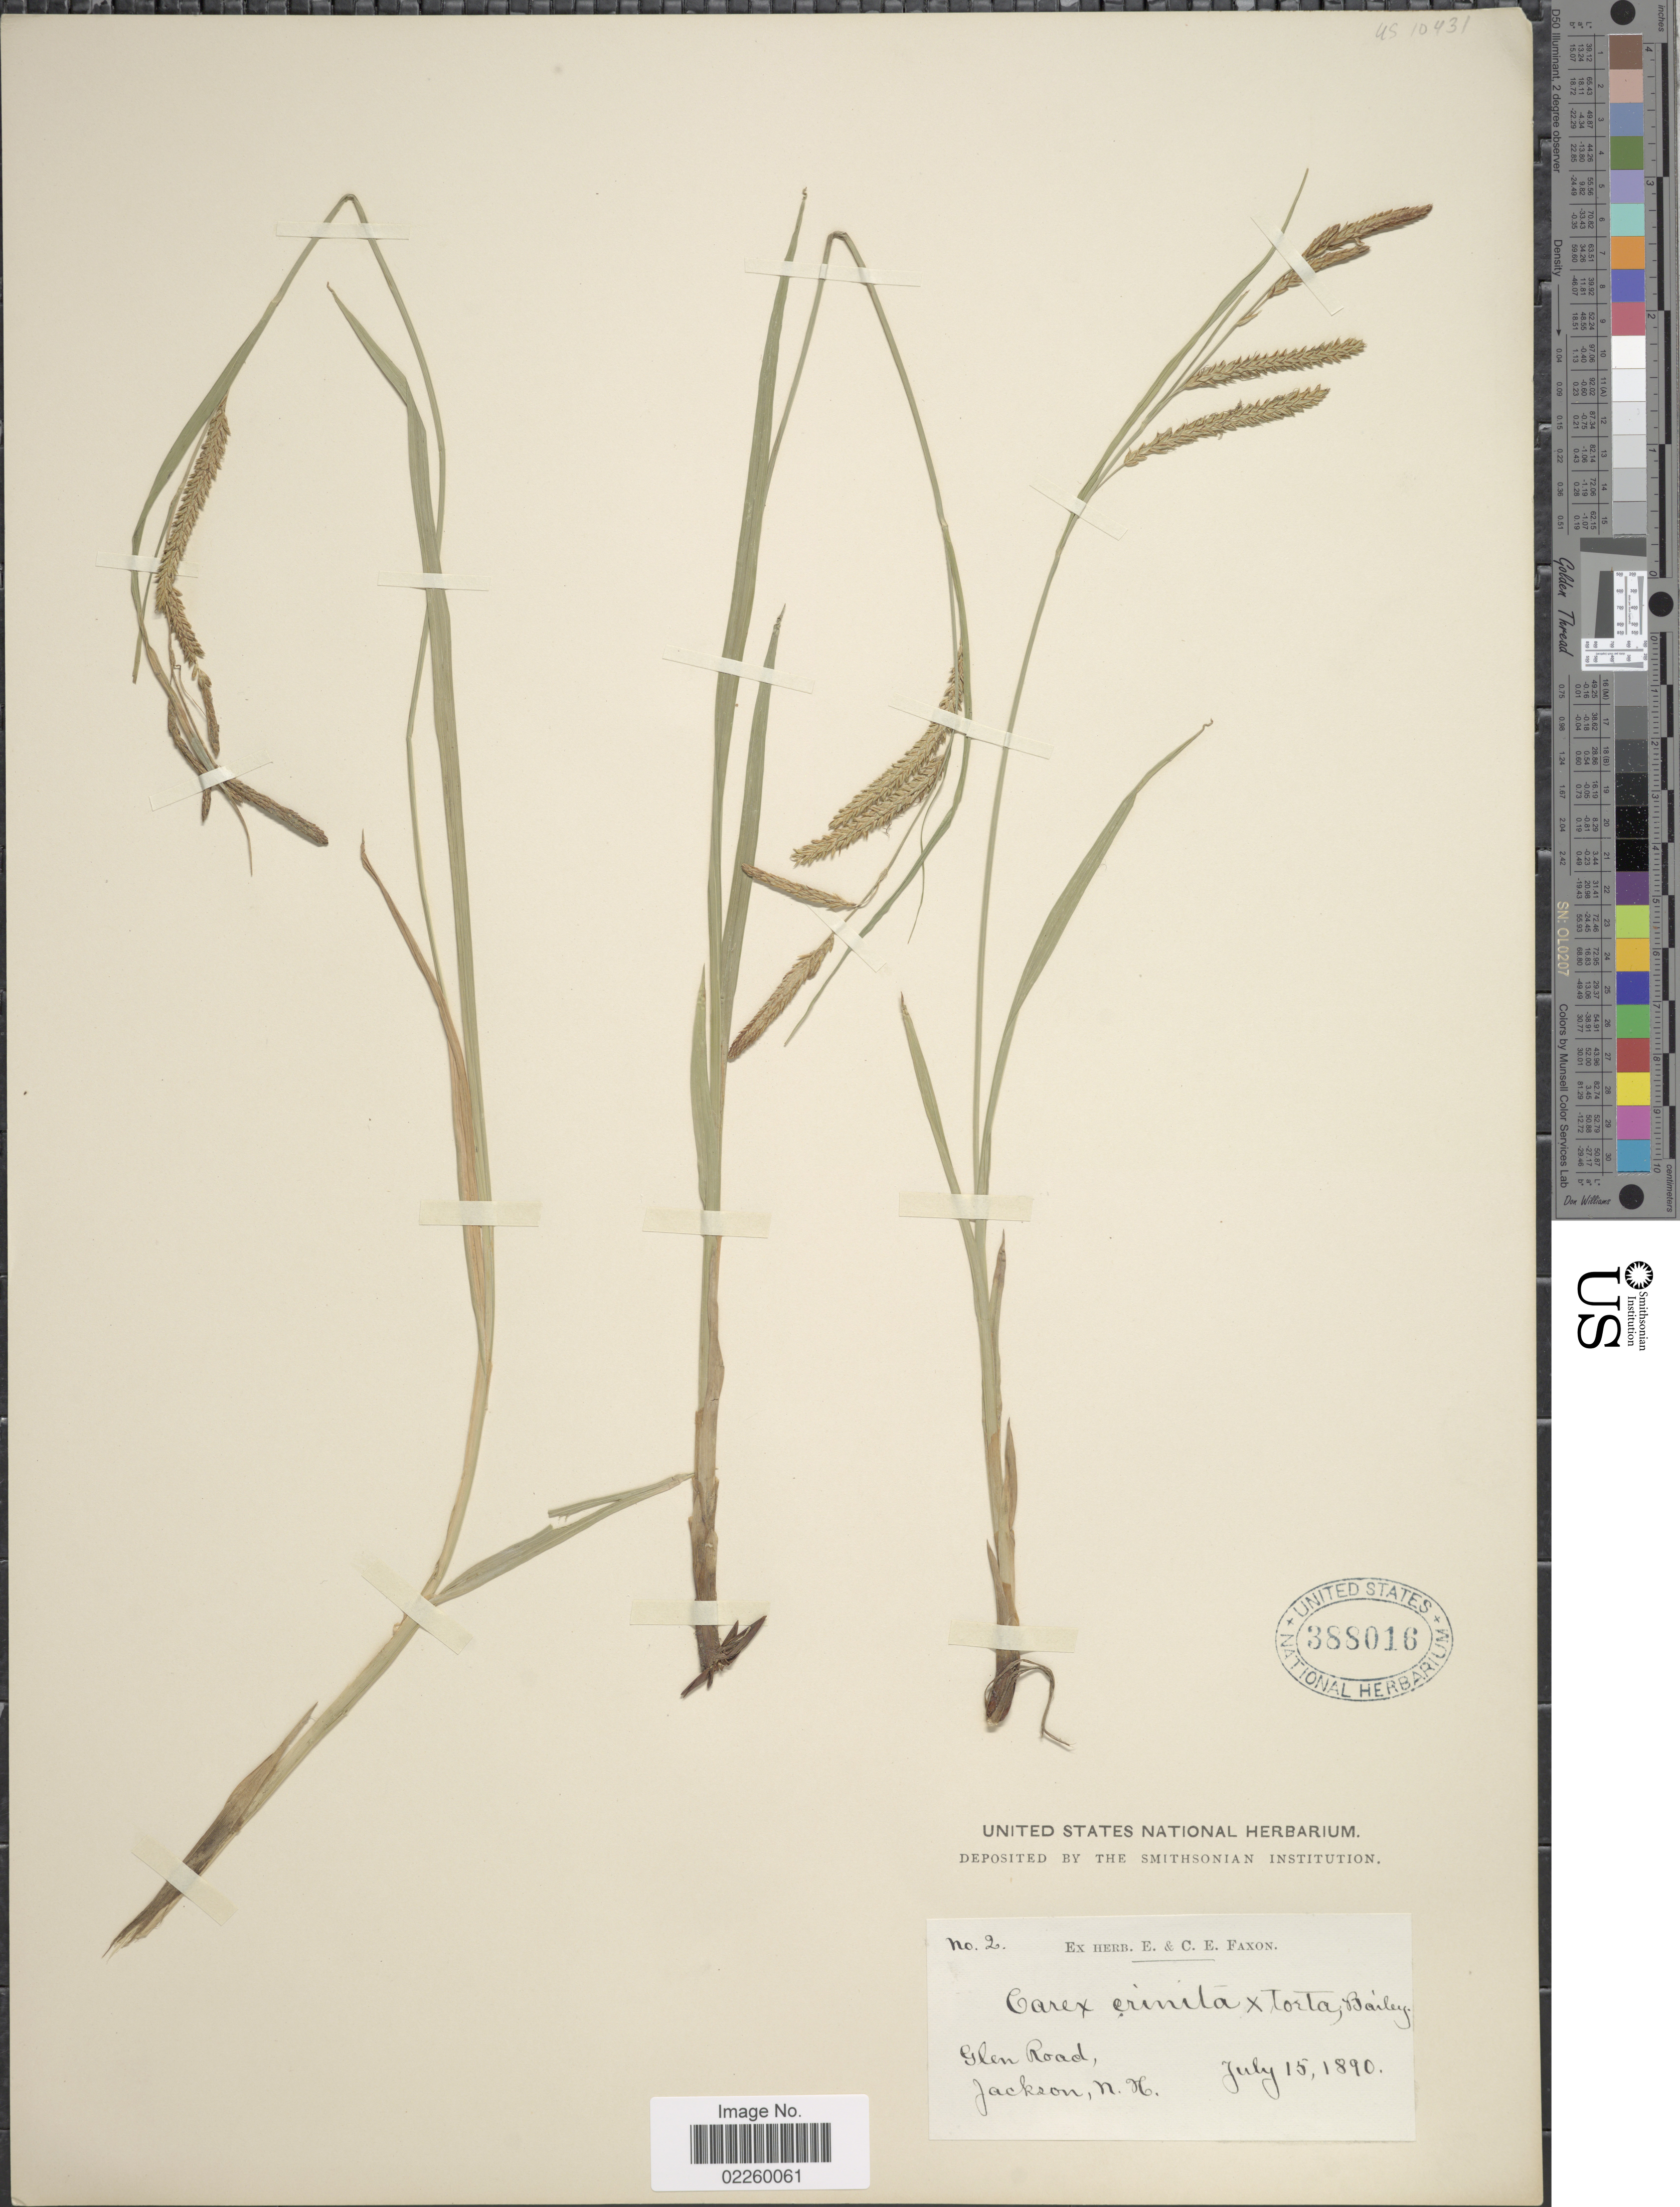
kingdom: Plantae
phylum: Tracheophyta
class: Liliopsida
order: Poales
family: Cyperaceae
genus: Carex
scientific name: Carex crinita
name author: Lam.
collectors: ex herb. E. & C.E. Faxon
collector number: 2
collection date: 1890-07-15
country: United States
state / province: New Hampshire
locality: Glen Road, Jackson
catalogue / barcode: US 388016